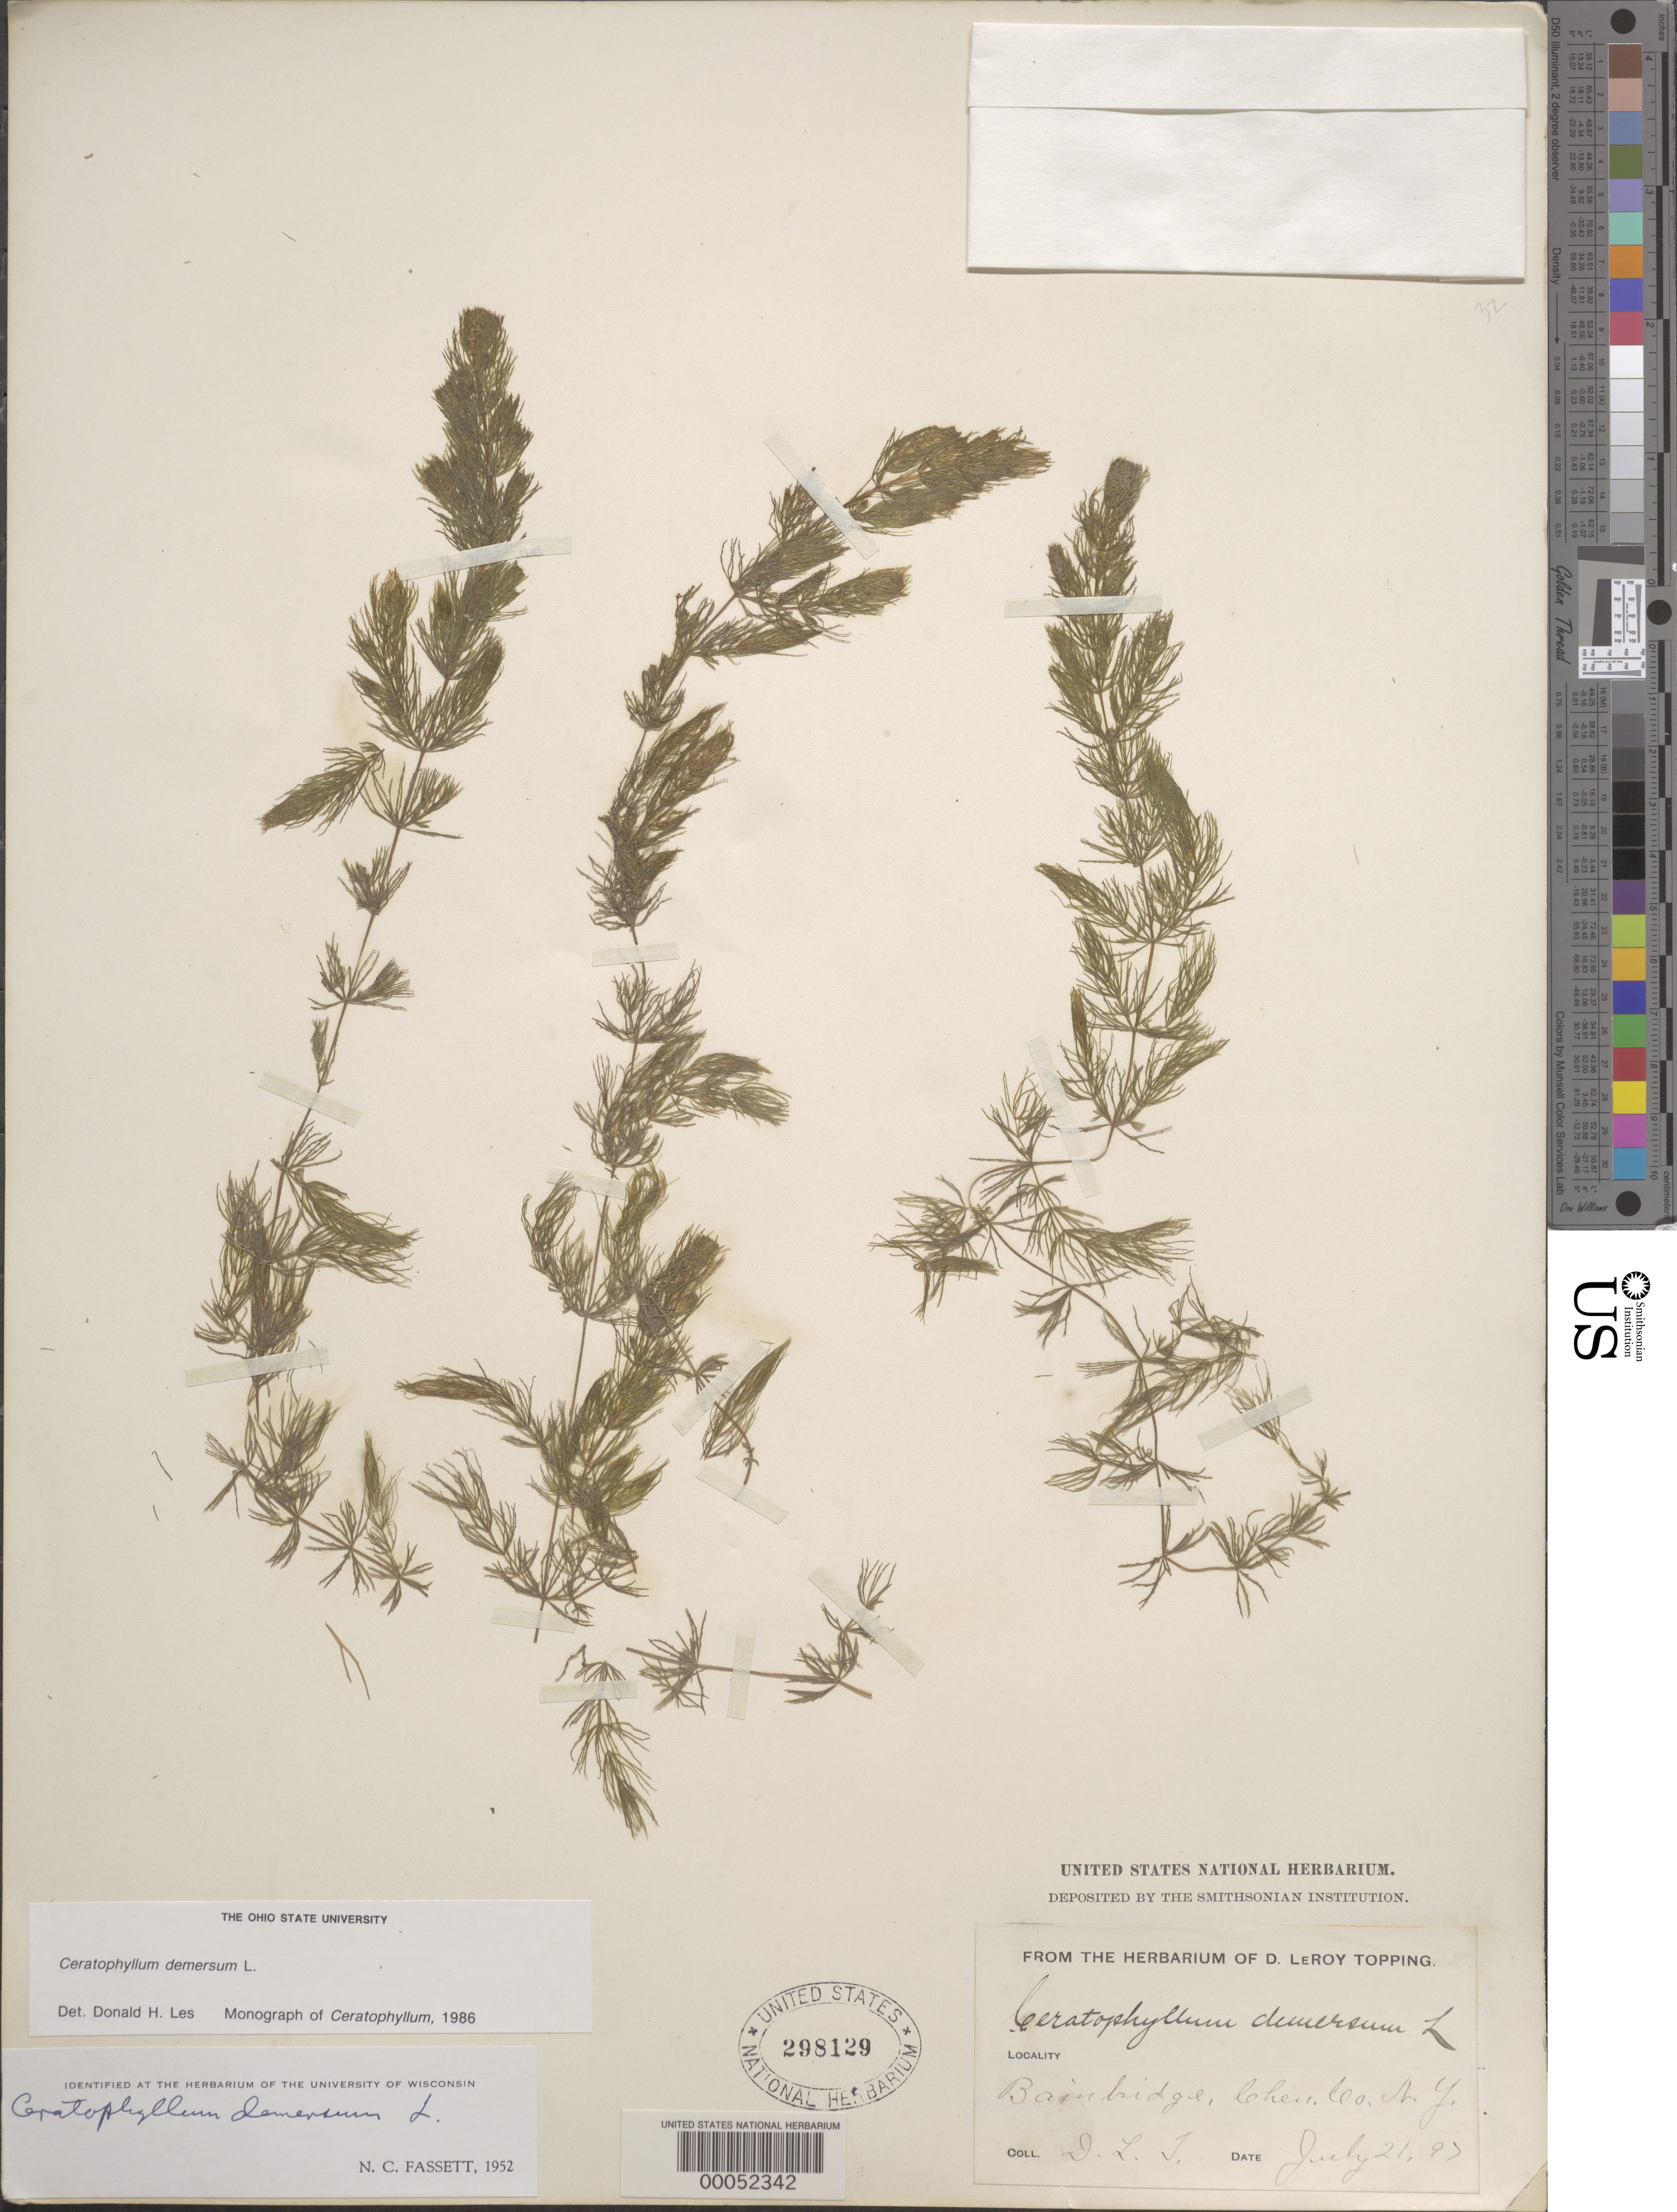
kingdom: Plantae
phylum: Tracheophyta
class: Magnoliopsida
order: Ceratophyllales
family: Ceratophyllaceae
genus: Ceratophyllum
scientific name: Ceratophyllum demersum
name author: L.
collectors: D. L. Topping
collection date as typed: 21 Jul 1897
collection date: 1897-07-21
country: United States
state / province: New York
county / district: Chenango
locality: Cheir co. (?), bainbridge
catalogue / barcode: US 298129